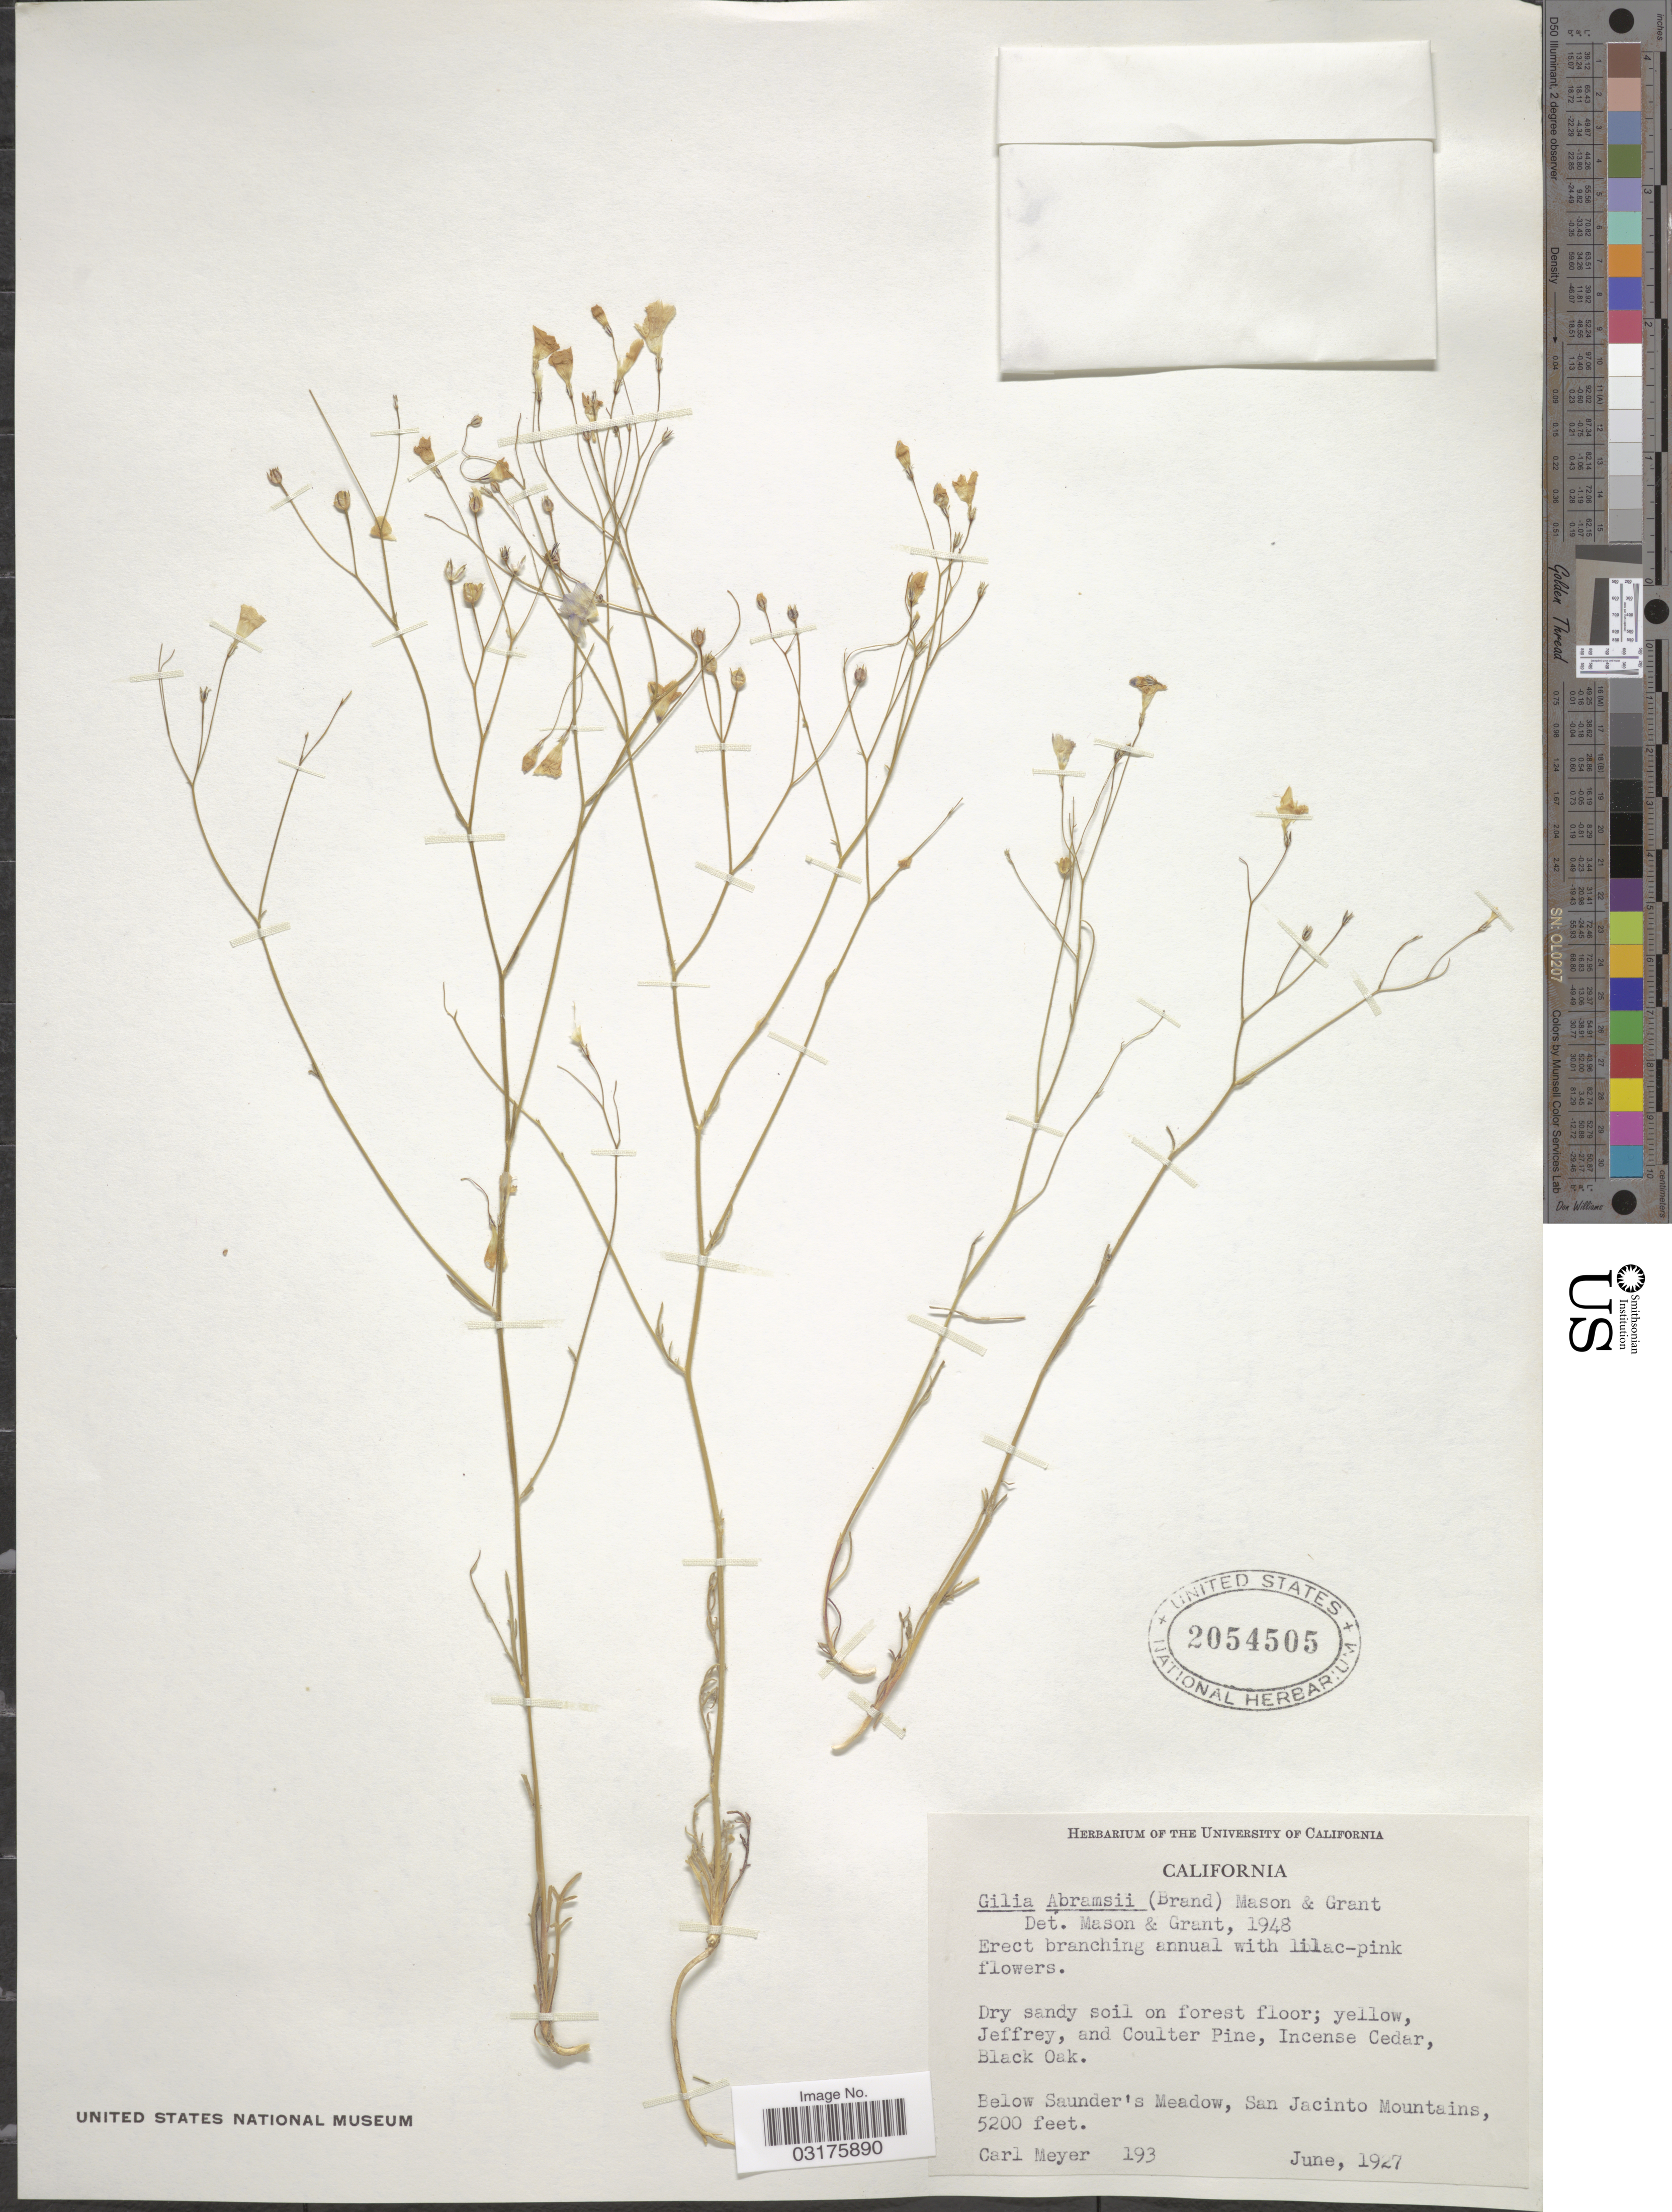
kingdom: Plantae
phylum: Tracheophyta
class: Magnoliopsida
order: Ericales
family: Polemoniaceae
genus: Gilia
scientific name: Gilia ochroleuca subsp. exilis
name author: M.E. Jones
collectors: C. A. Meyer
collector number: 193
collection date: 1927-06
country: United States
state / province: California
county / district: Riverside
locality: Below Saunder's Meadow, San Jacinto Mountains.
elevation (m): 1585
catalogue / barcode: US 2054505